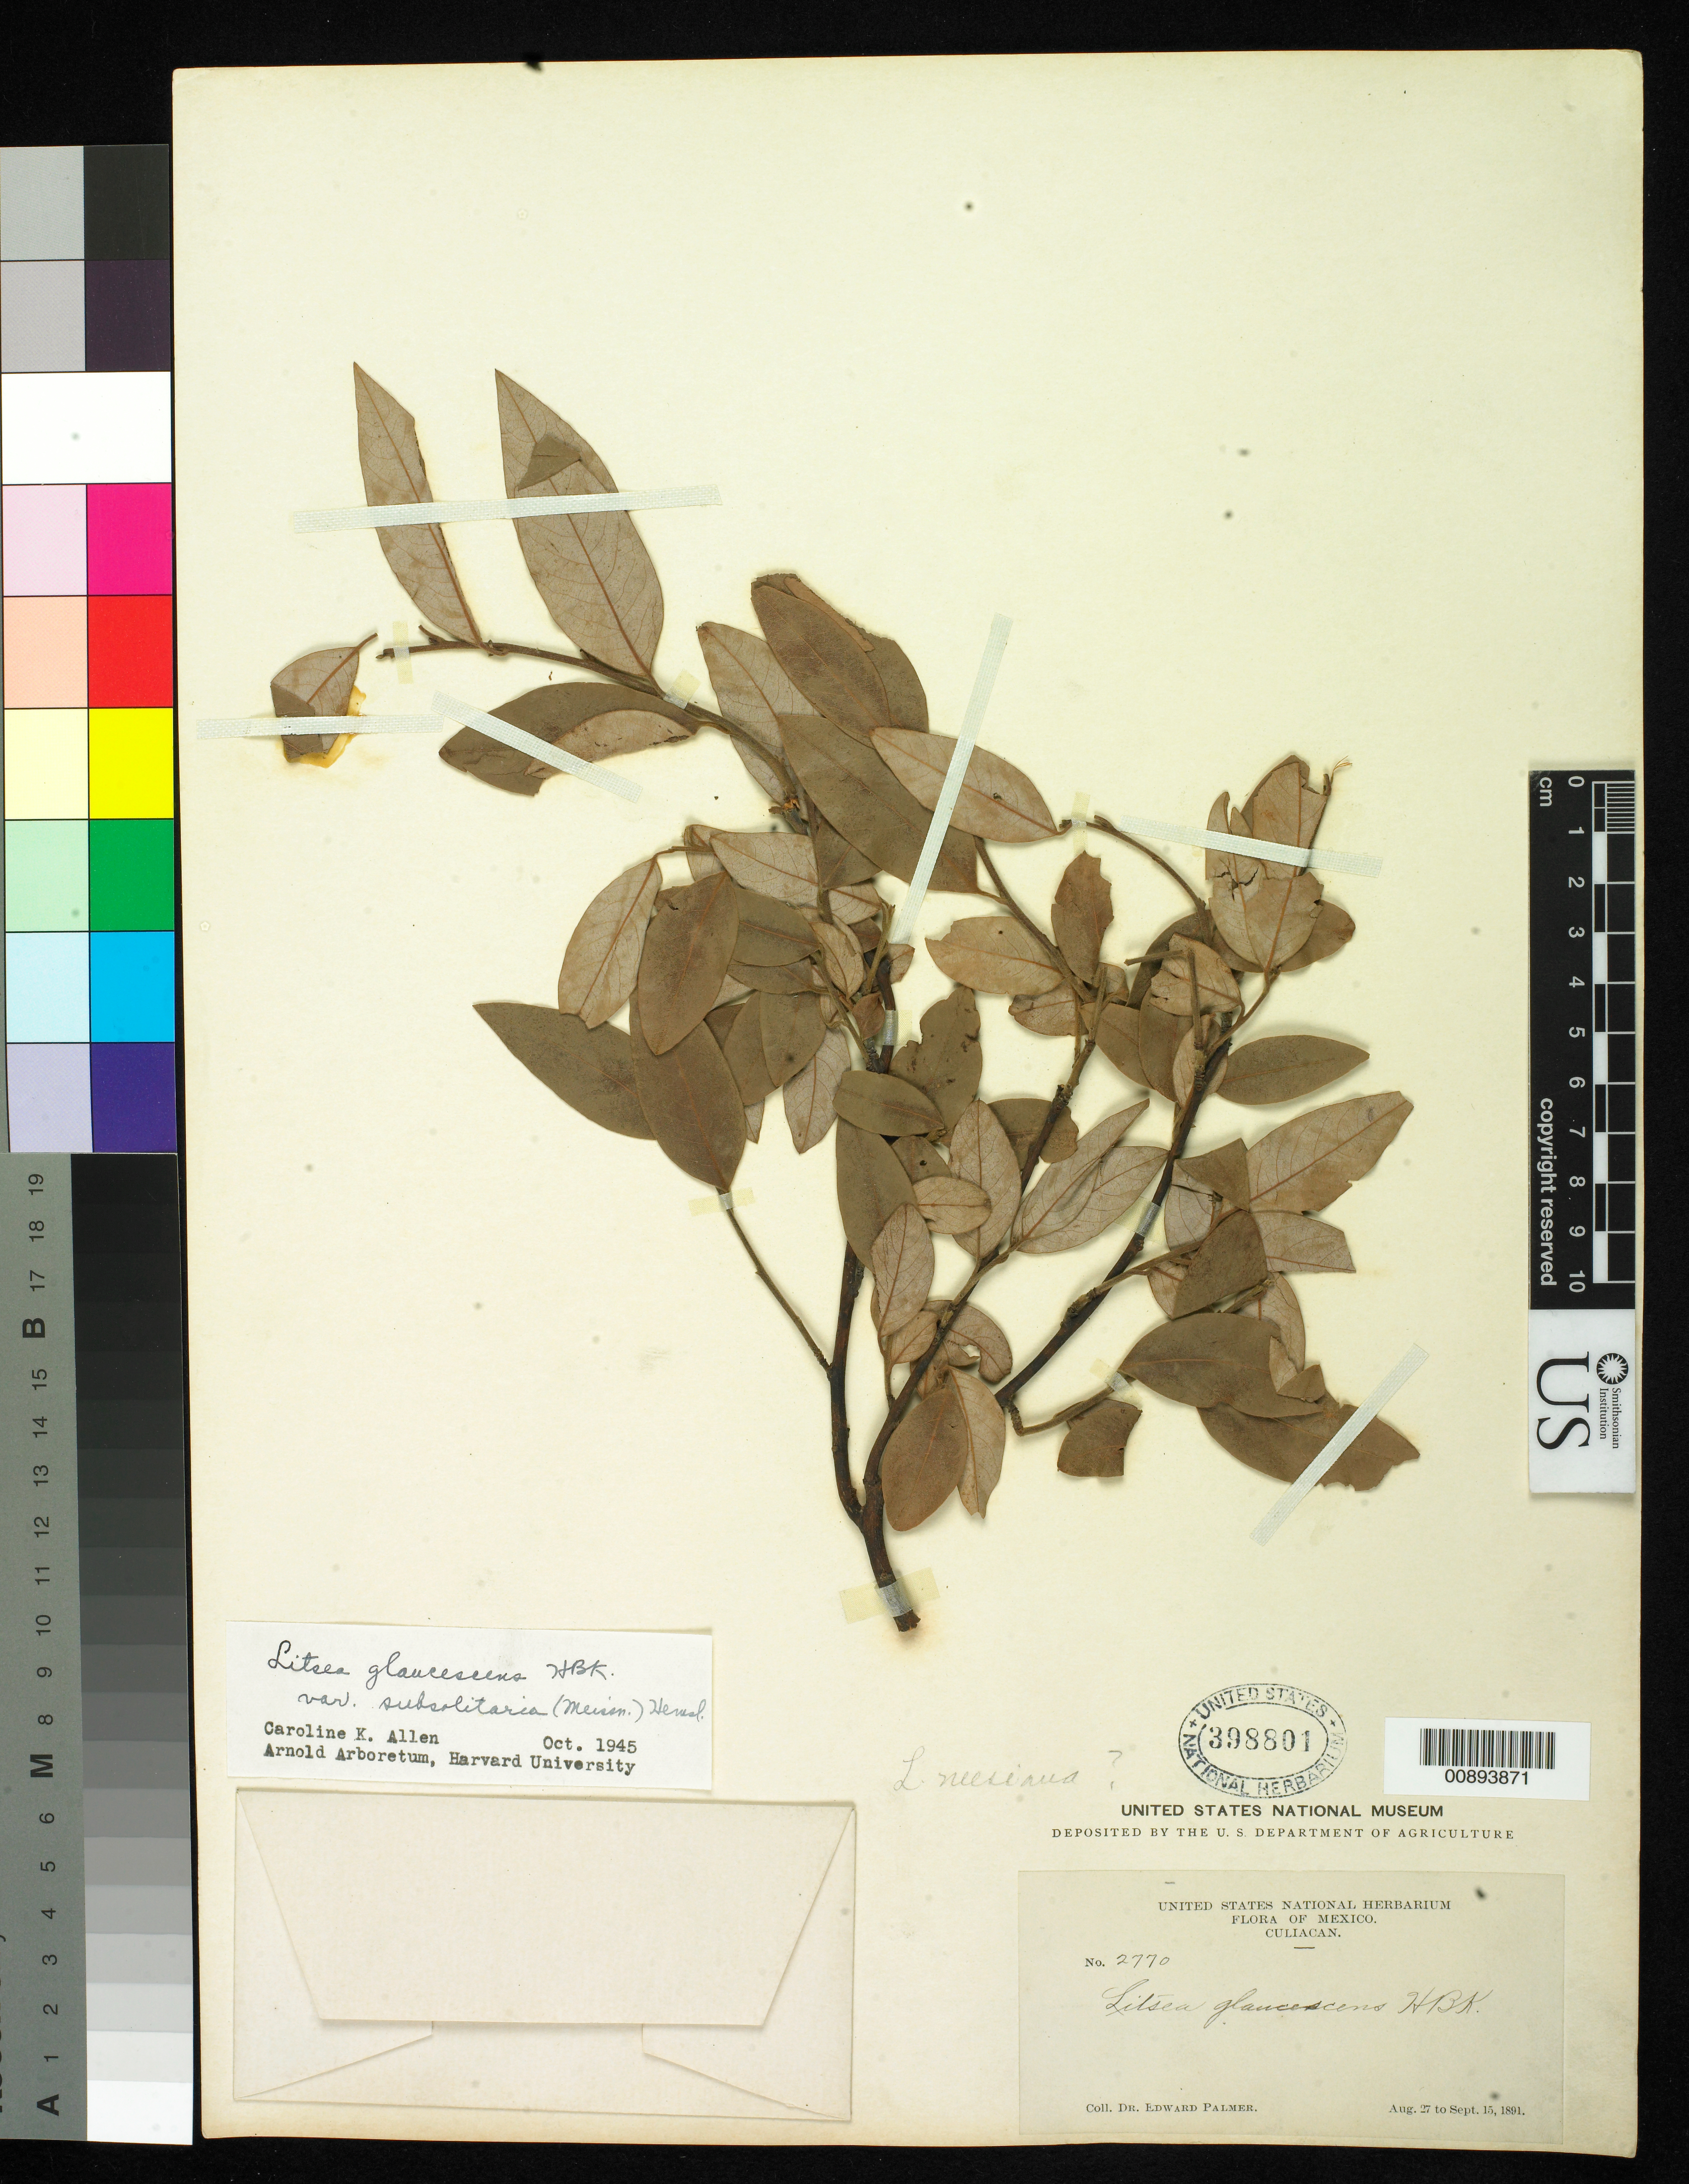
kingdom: Plantae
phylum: Tracheophyta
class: Magnoliopsida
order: Laurales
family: Lauraceae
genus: Litsea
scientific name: Litsea glaucescens var. subsolitaria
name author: Kunth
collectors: E. Palmer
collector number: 2770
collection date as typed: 27 Aug 1891 to 15 Sep 1891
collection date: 1891-08-27/1891-09-15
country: Mexico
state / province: Sinaloa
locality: Culiacan, Sinaloa.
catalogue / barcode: US 398801